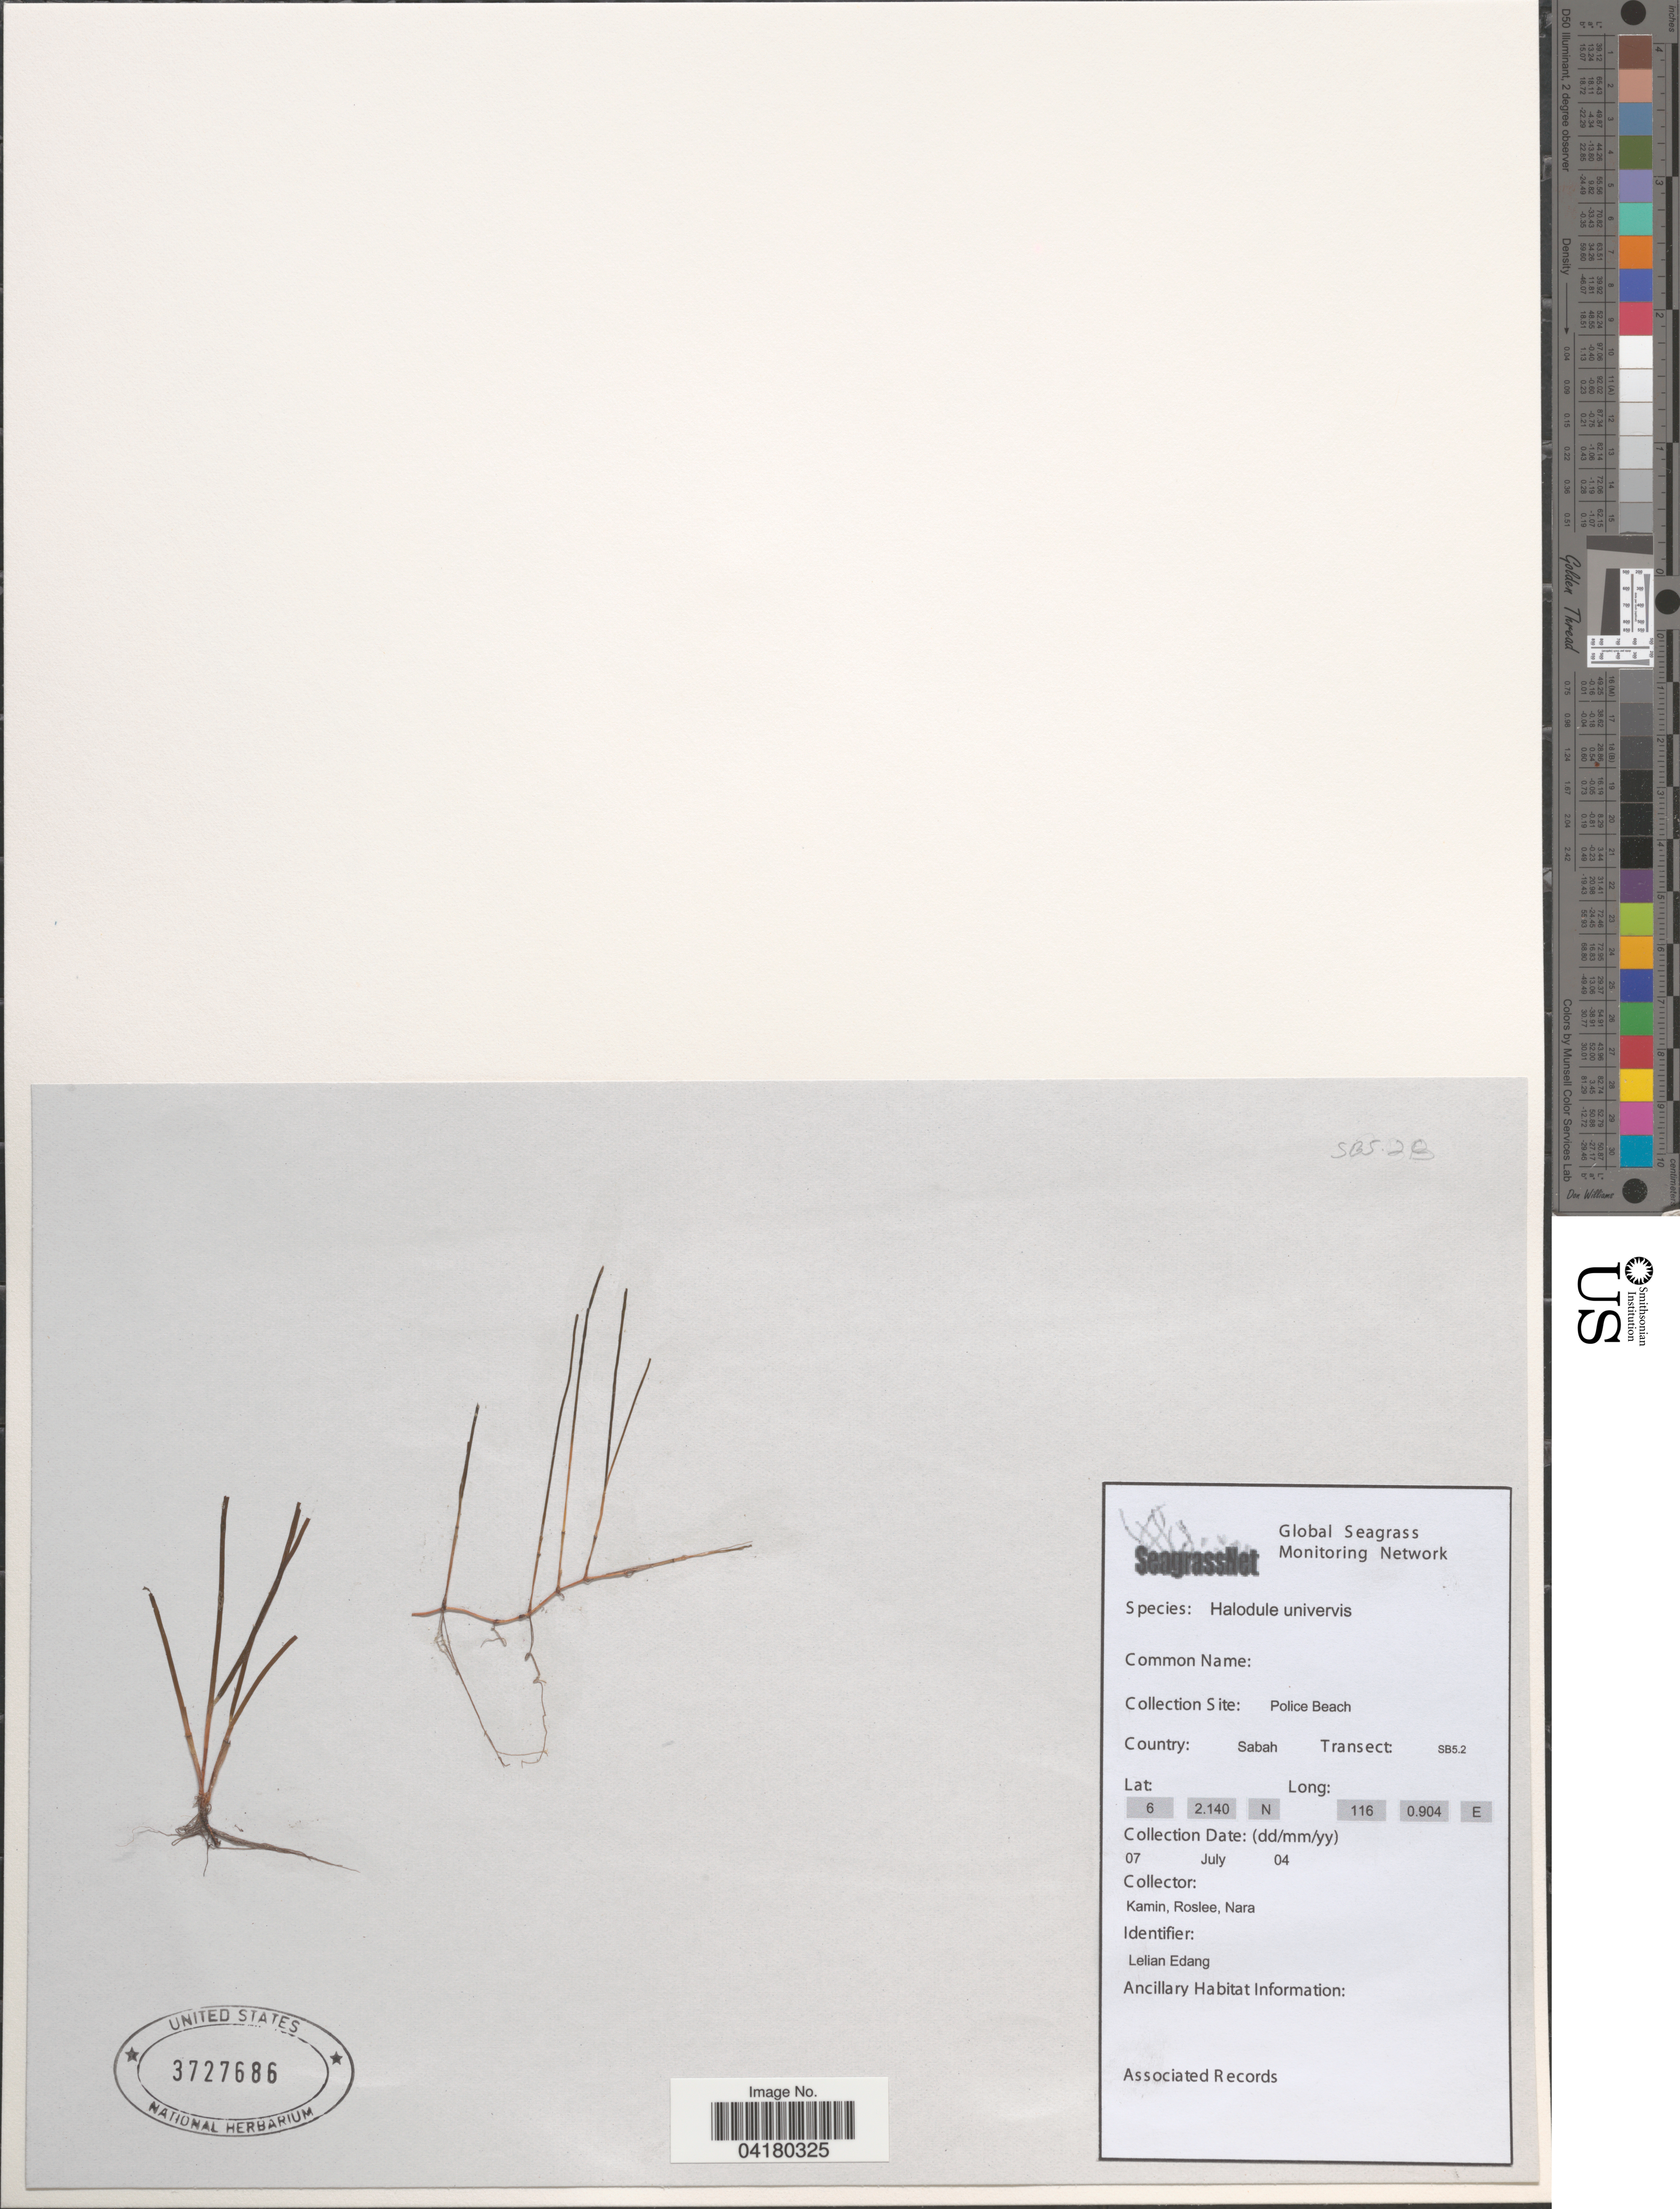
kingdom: Plantae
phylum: Tracheophyta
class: Liliopsida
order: Alismatales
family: Cymodoceaceae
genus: Halodule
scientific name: Halodule uninervis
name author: (Forssk.) Asch.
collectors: Kamin, Roslee & Nara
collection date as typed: Transcribed d/m/y: 7/7/4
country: Malaysia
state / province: Sabah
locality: Police Beach. Transect: SB5.2.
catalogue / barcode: US 3727686